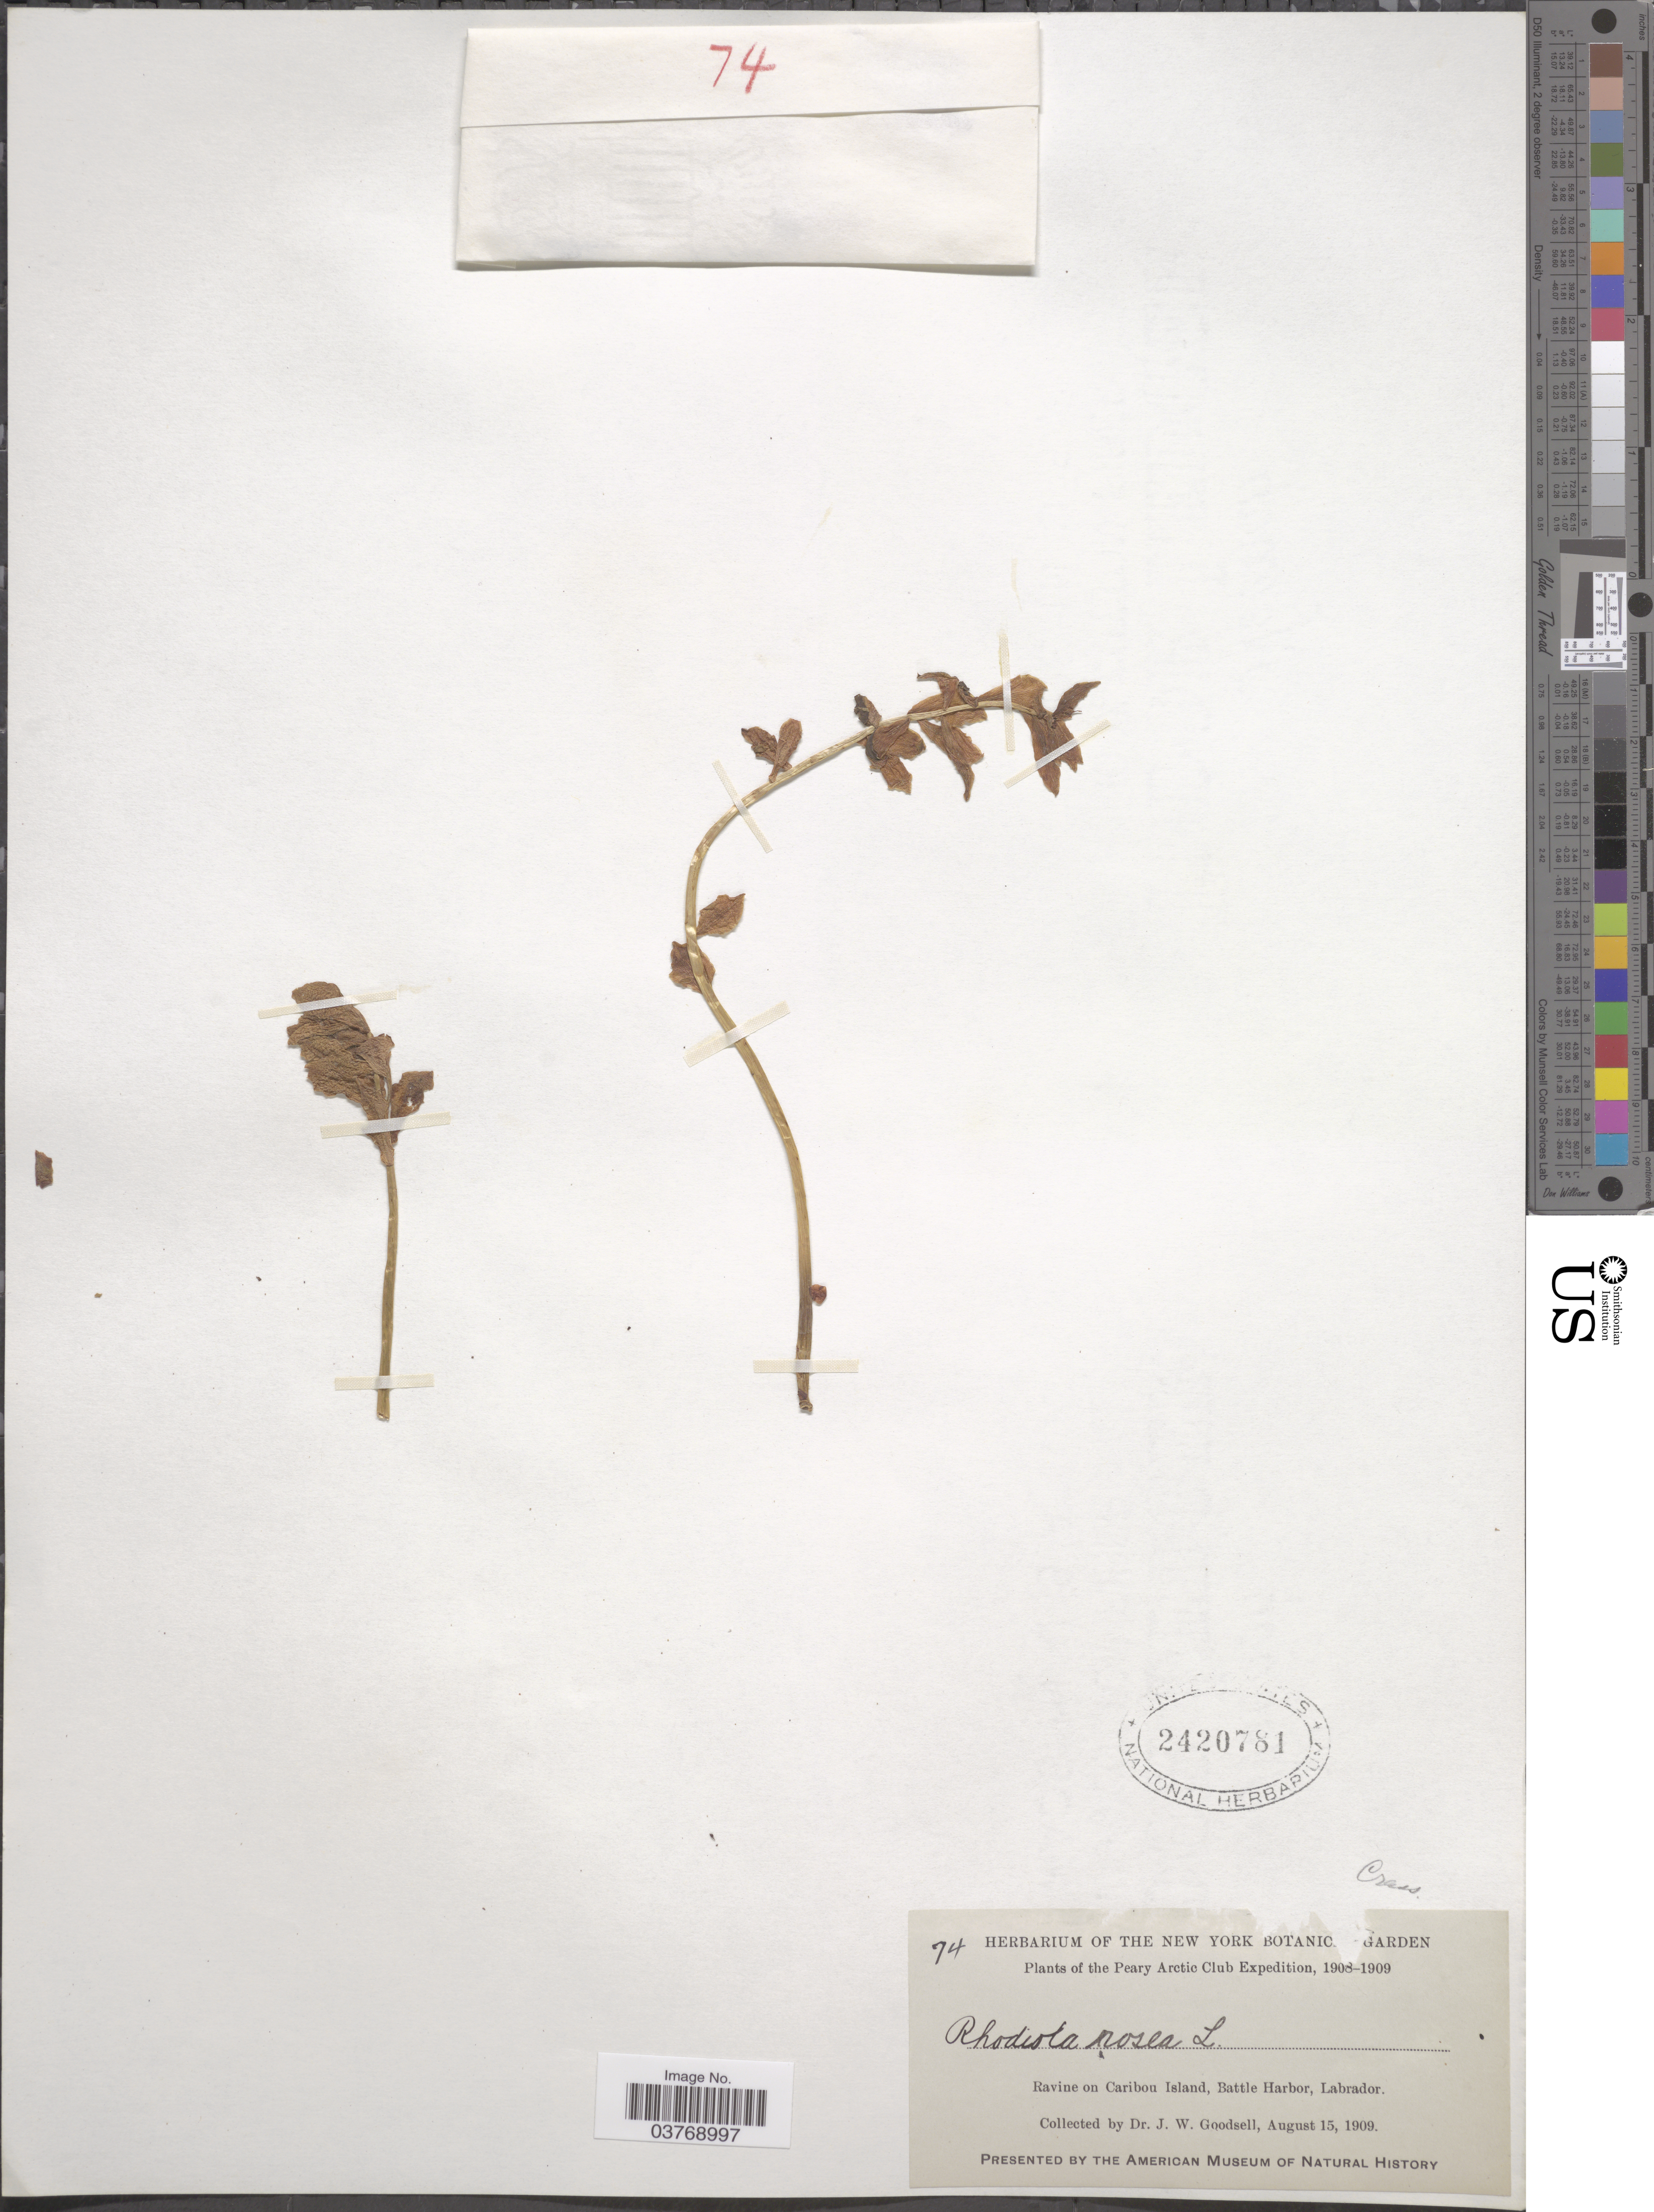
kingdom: Plantae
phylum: Tracheophyta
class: Magnoliopsida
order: Saxifragales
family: Crassulaceae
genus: Rhodiola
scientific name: Rhodiola rosea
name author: L.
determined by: Strong, Mark T., (BOT), Smithsonian Institution - National Museum of Natural History (UNITED STATES)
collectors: J. Goodsell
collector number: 74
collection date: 1909-08-15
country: Canada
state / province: Newfoundland and Labrador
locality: Ravine on Caribon Island, Battle Harbor, Labrador.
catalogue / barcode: US 2420781